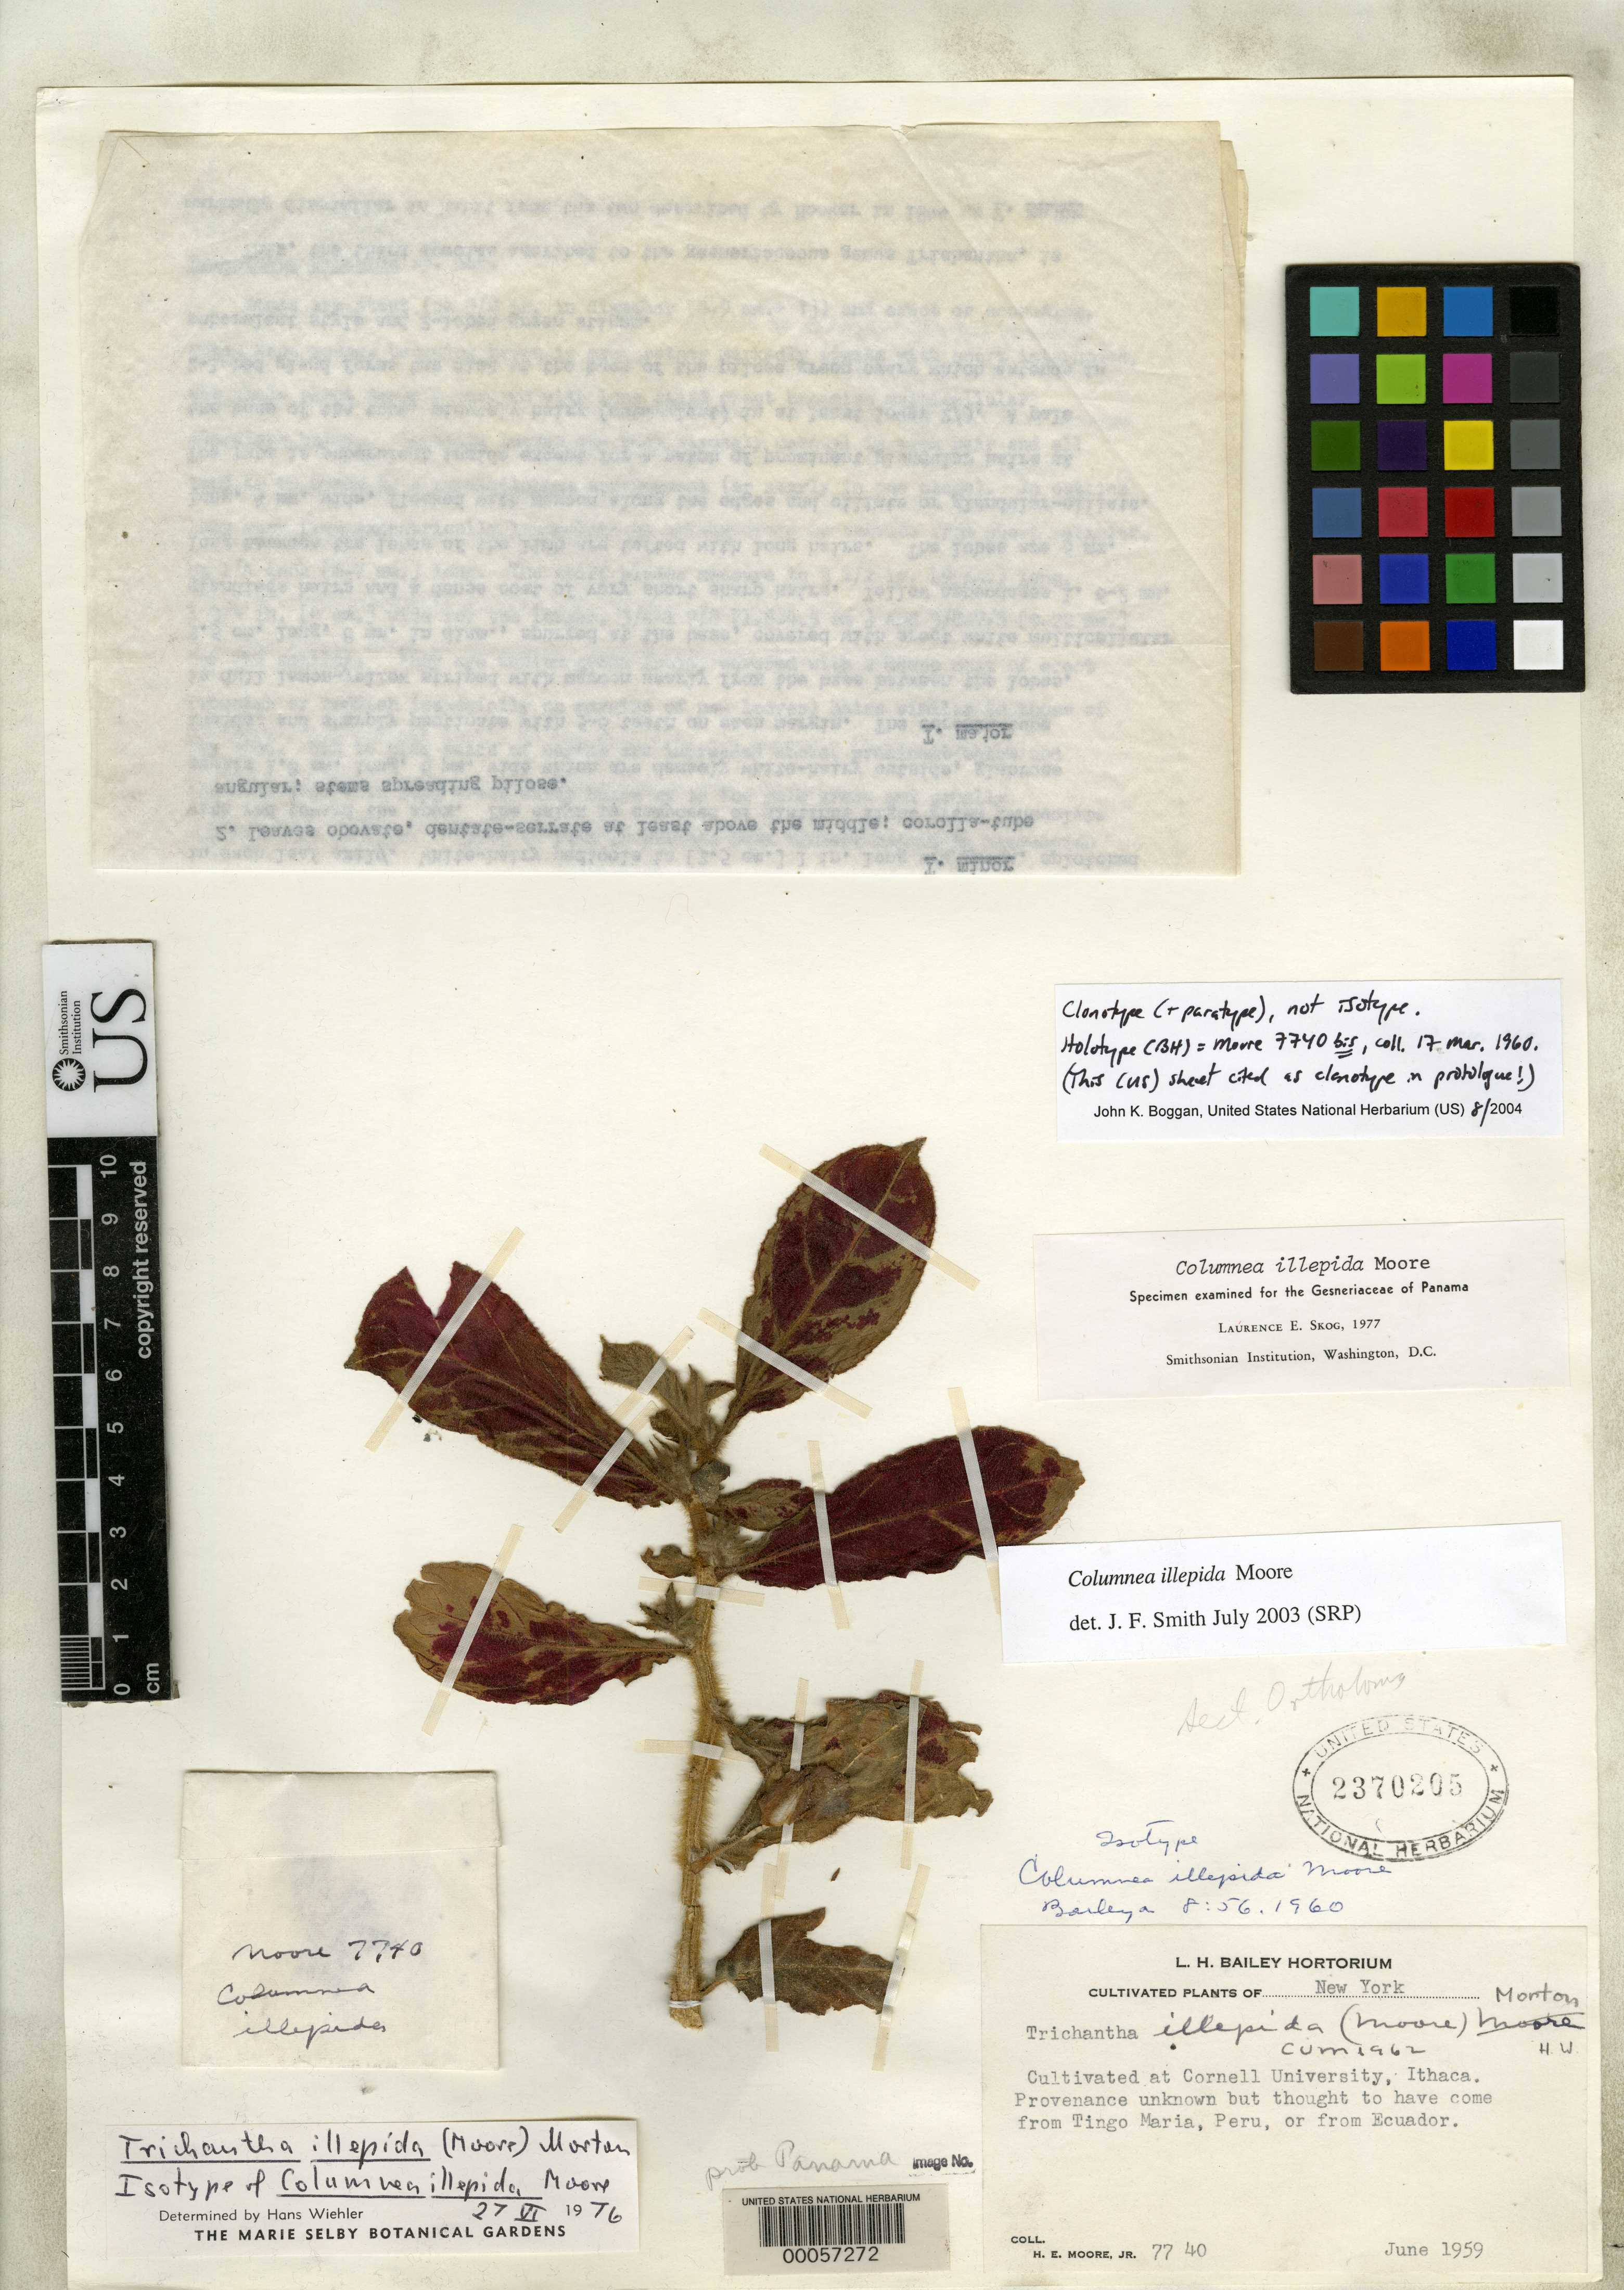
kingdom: Plantae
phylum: Tracheophyta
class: Magnoliopsida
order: Lamiales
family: Gesneriaceae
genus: Columnea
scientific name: Columnea illepida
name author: H.E. Moore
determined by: Smith, J. F.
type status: Paratype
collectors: H. E. Moore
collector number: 7740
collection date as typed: Jun 1959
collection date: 1959-06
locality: "Provenance unknown but thought to have come from Tingo Maria, Peru, or from Ecuador."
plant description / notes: Note collection number and date. US sheet erroneously annotated as isotype, =clonotype (and explicitly cited as such in protologue). Holotype (BH) = Moore 7740 bis, collection date 17 March 1960.; "Cultivated at Cornell University, Ithaca. Provenance unknown but thought to have come from Tingo Maria, Peru, or from Ecuador."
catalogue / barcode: US 2370205